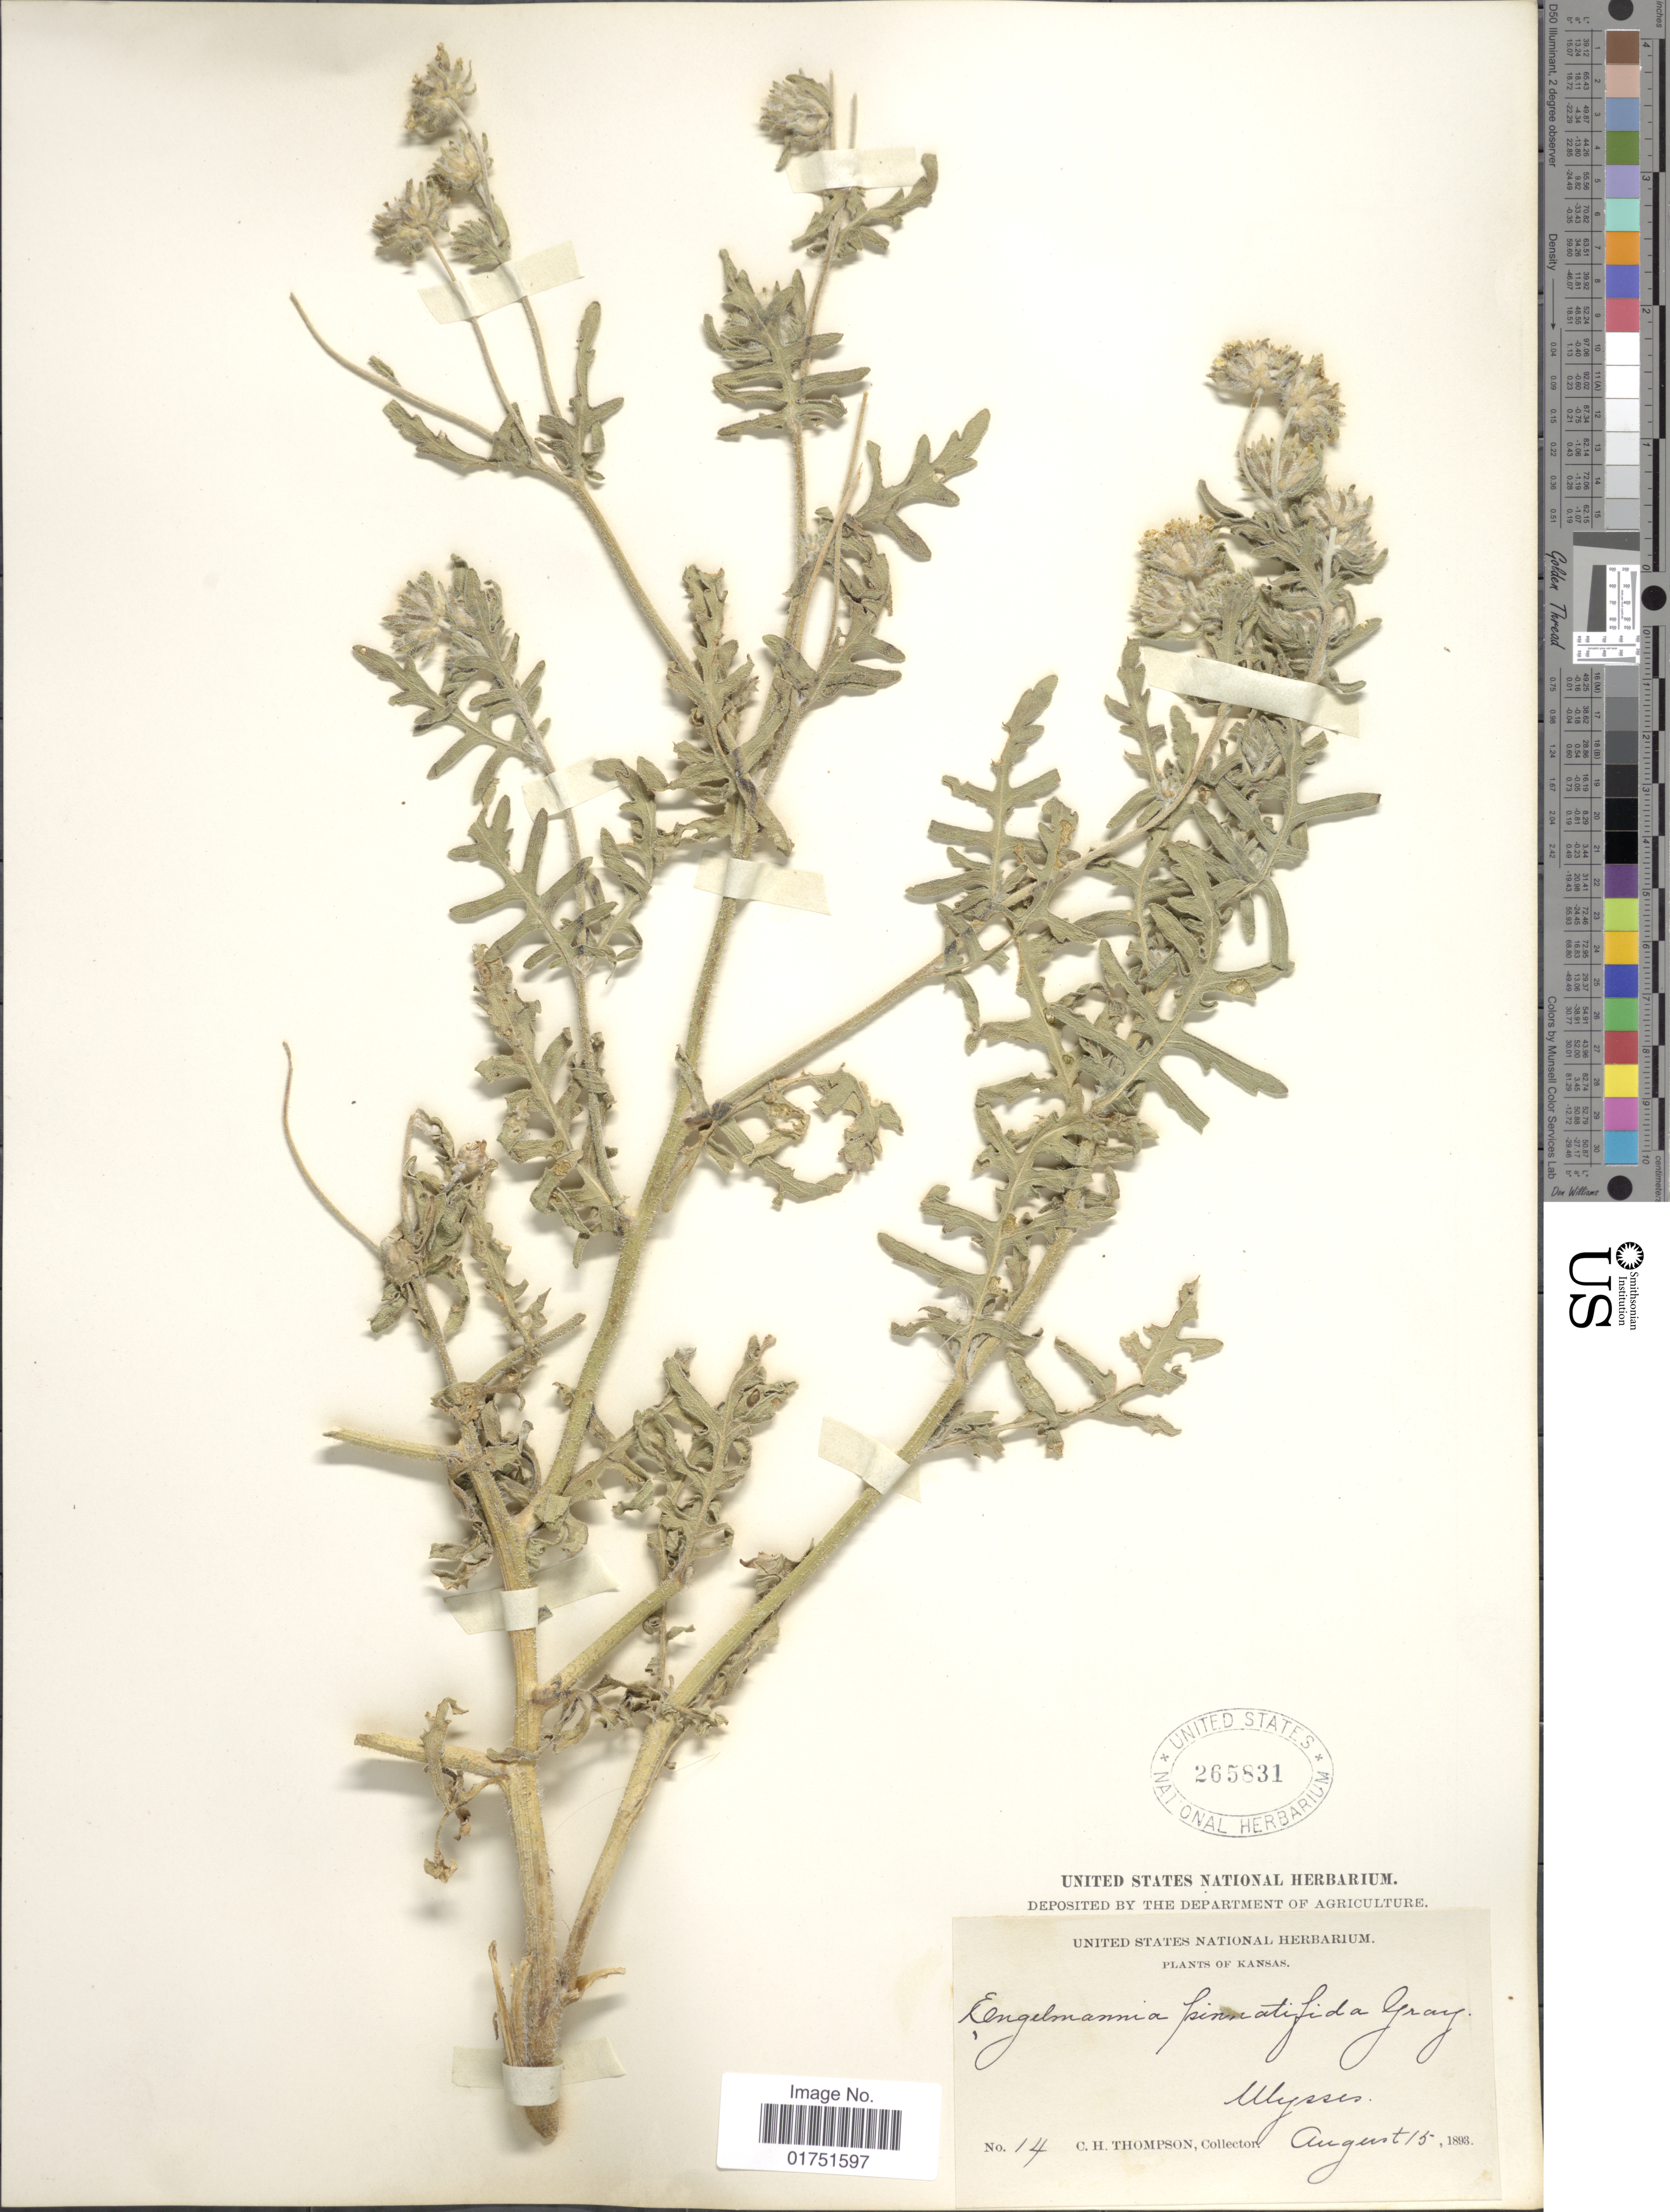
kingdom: Plantae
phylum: Tracheophyta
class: Magnoliopsida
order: Asterales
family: Asteraceae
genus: Engelmannia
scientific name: Engelmannia pinnatifida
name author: Torr. & A. Gray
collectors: C. H. Thompson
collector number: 14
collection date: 1893-08-15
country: United States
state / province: Kansas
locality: Ulysses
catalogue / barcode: US 265831